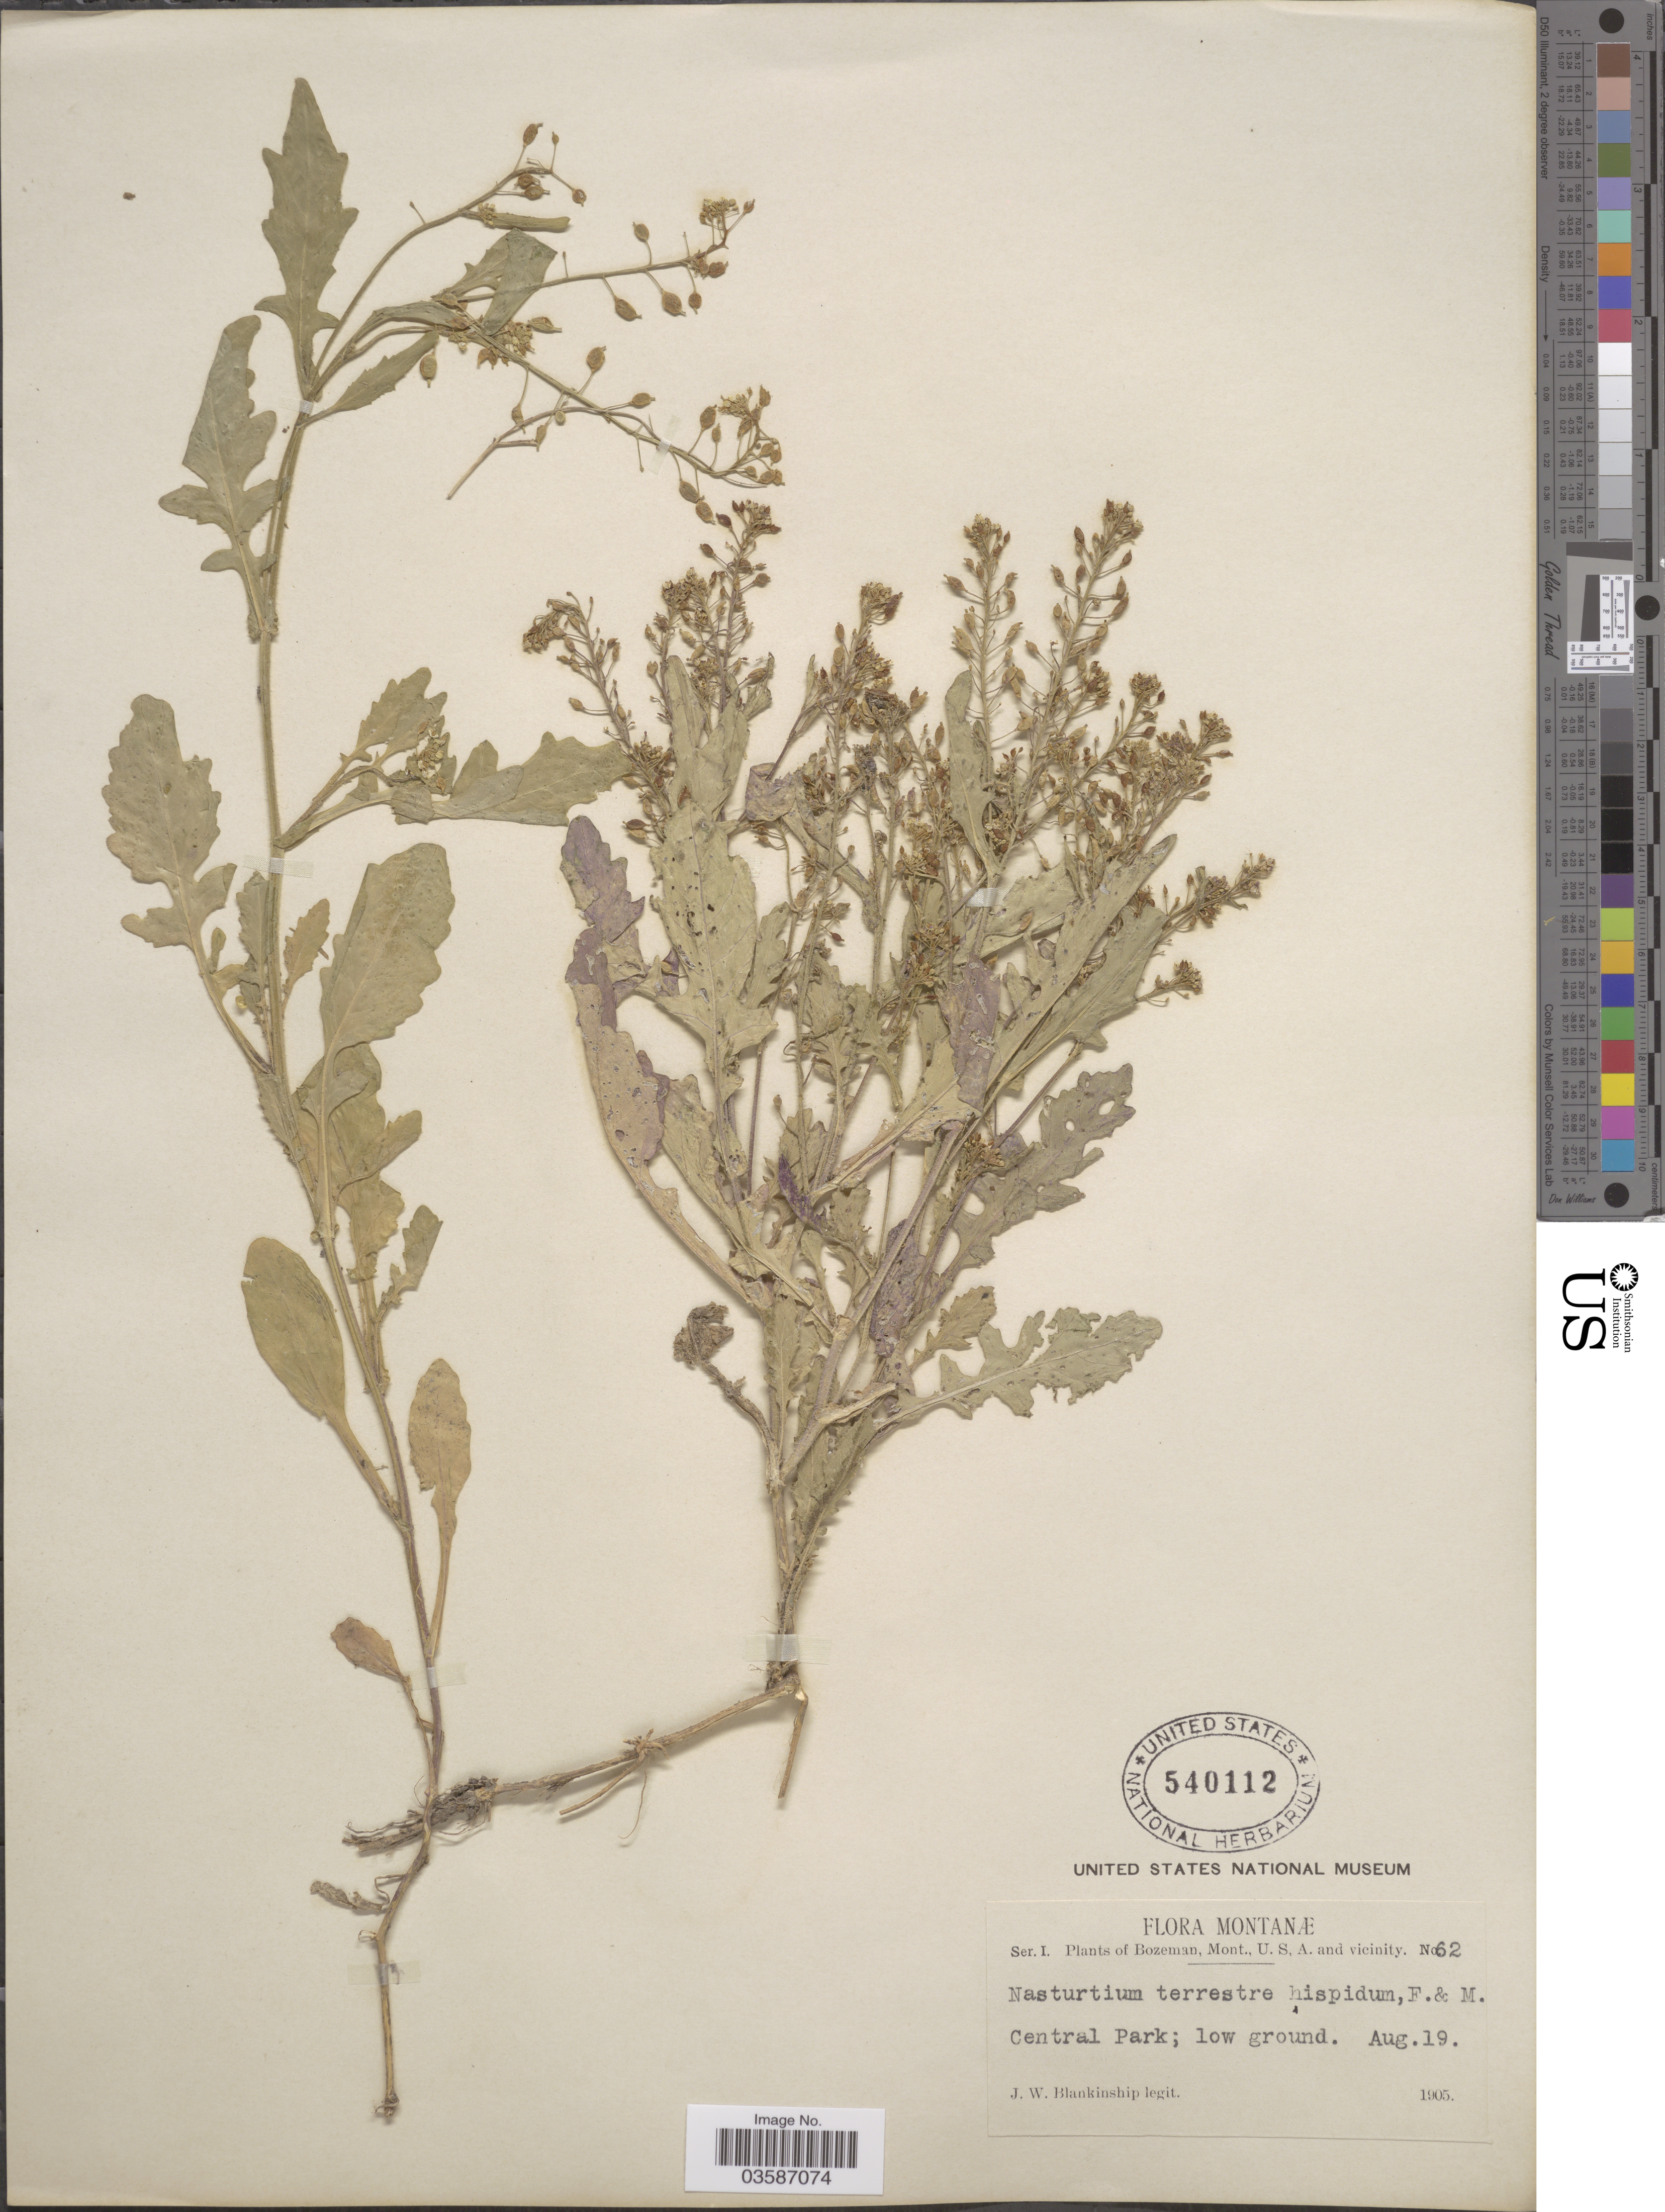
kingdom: Plantae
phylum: Tracheophyta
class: Magnoliopsida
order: Brassicales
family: Brassicaceae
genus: Rorippa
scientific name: Rorippa islandica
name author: (Oeder) Borbás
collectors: J. W. Blankinship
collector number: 62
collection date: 1905-08-19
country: United States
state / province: Montana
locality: Bozeman, Mont., U.S.A. and vicinity. Central Park.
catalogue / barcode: US 540112